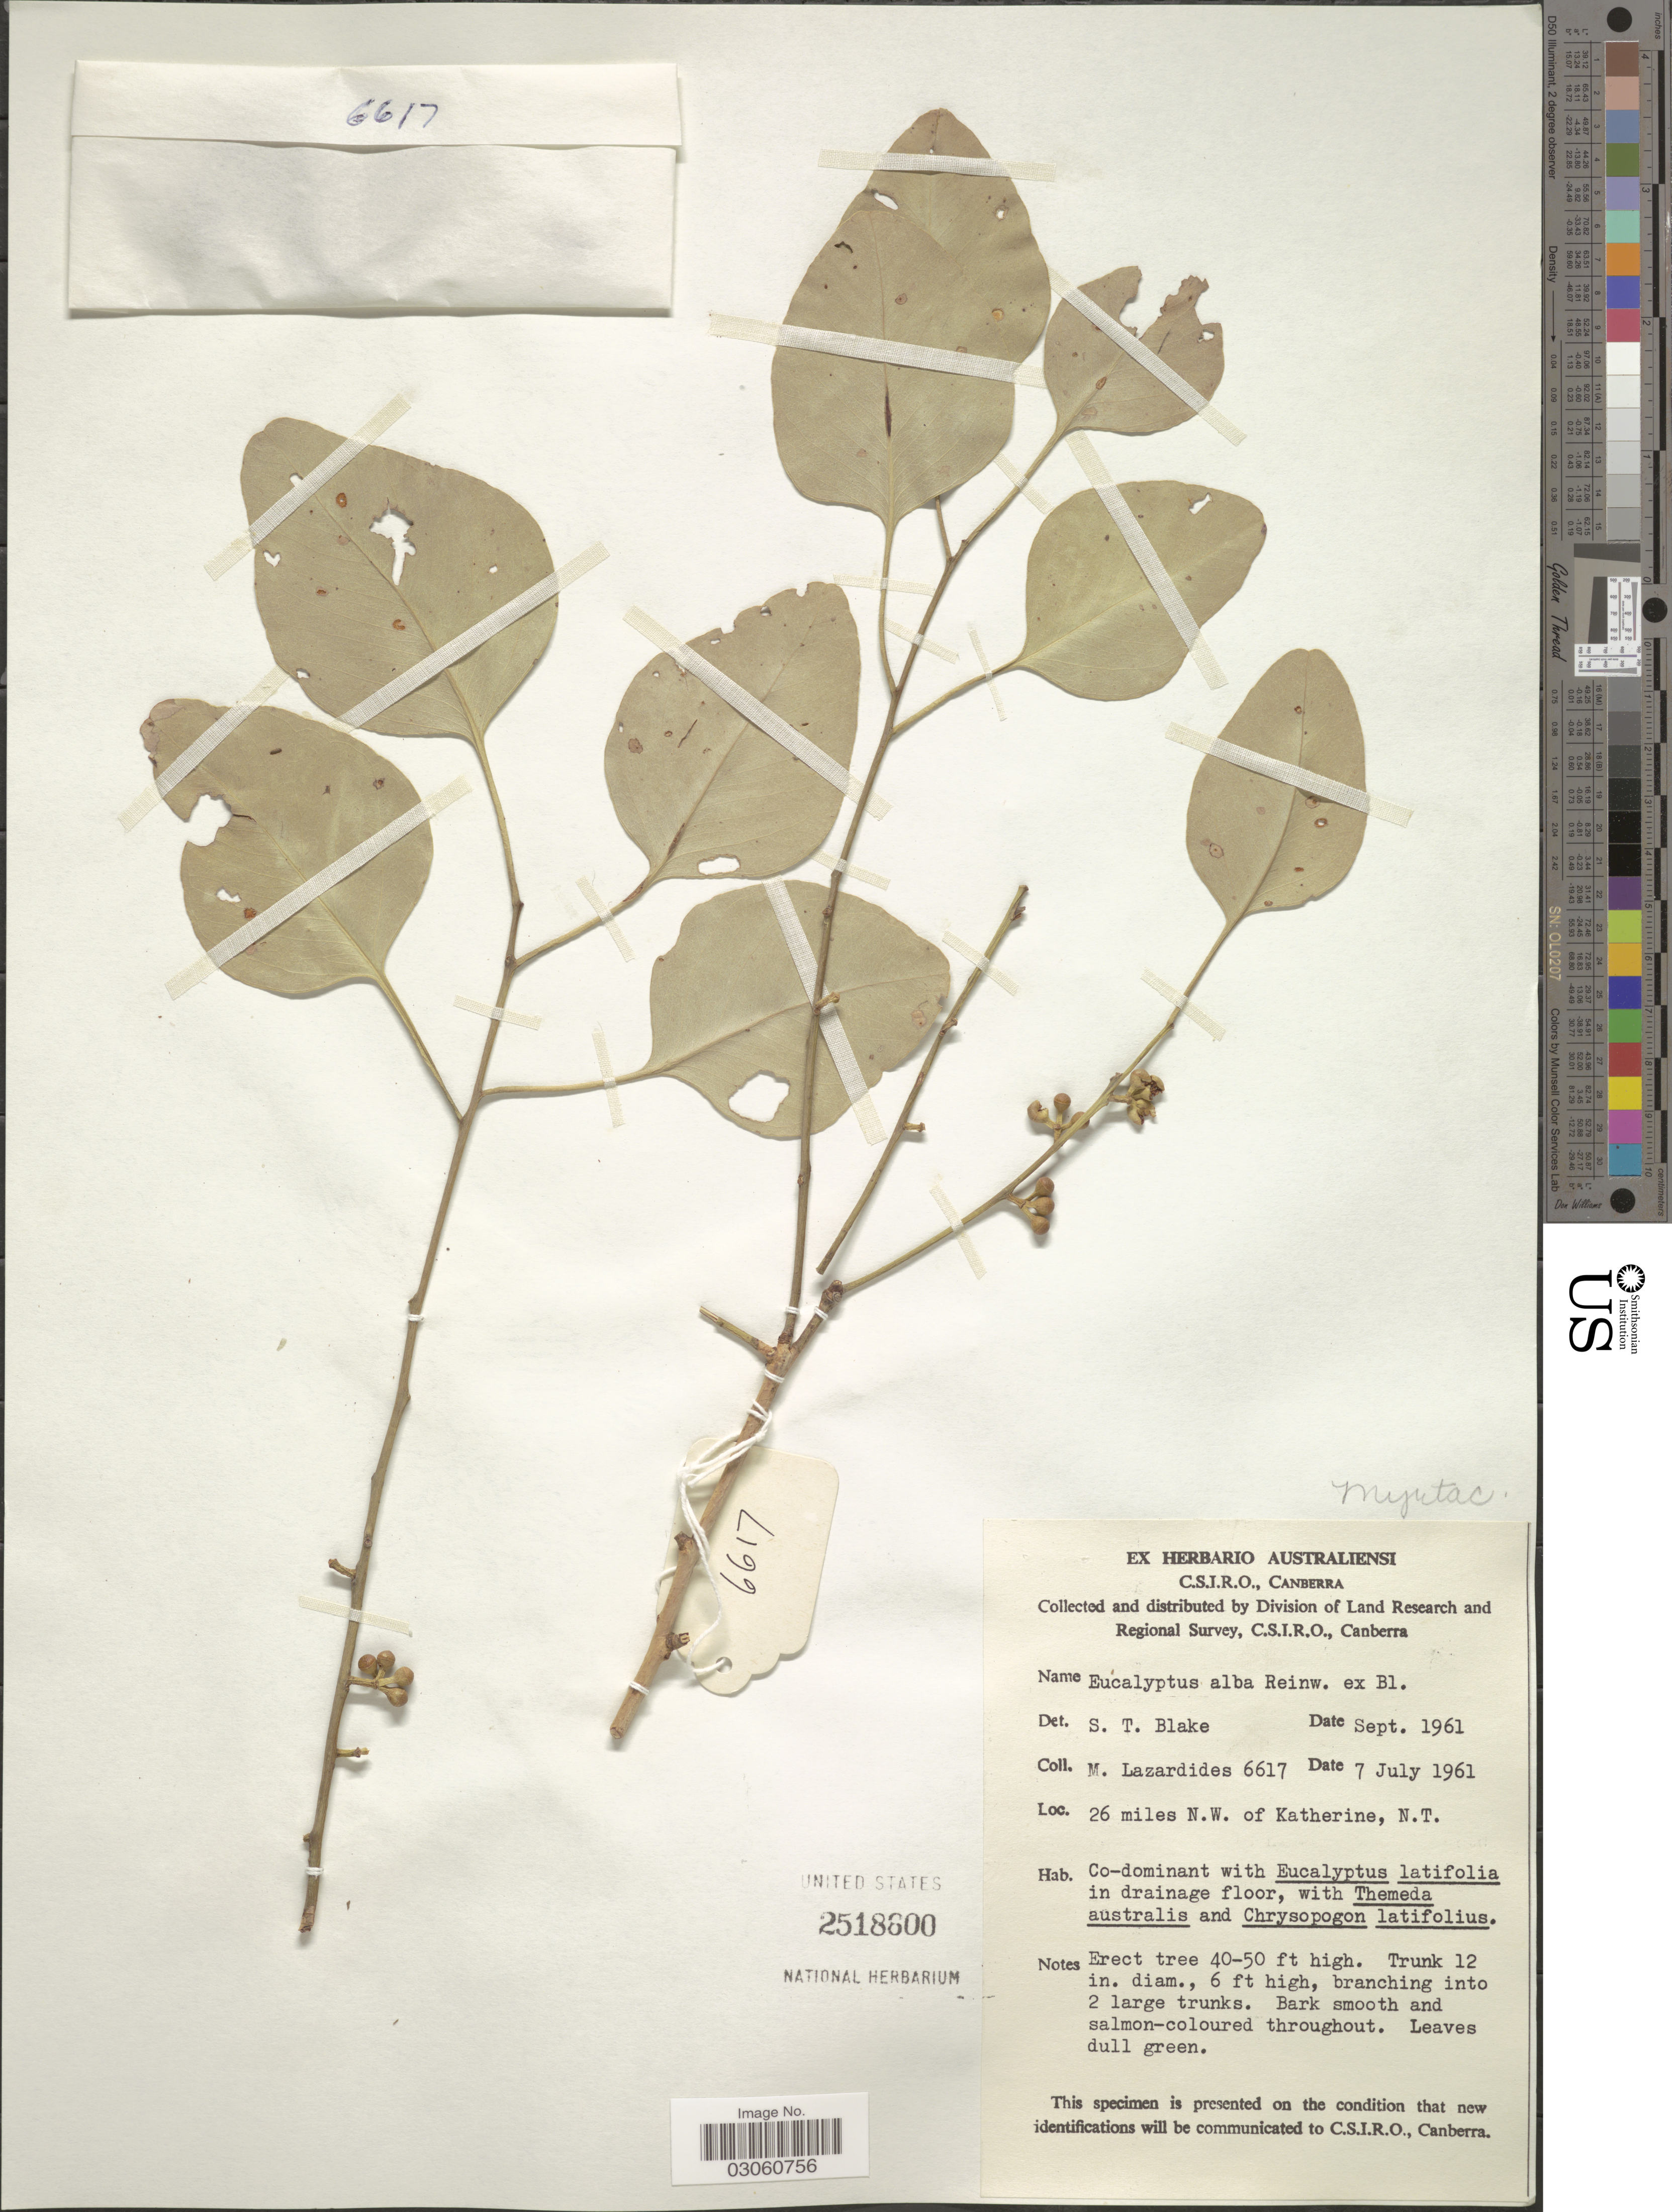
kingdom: Plantae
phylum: Tracheophyta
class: Magnoliopsida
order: Myrtales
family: Myrtaceae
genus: Eucalyptus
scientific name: Eucalyptus alba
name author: Reinw.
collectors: M. Lazardides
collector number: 6617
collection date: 1961-07-07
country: Australia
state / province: Northern Territory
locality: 26 miles N.W. of Katherine, N.T.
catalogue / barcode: US 2518800